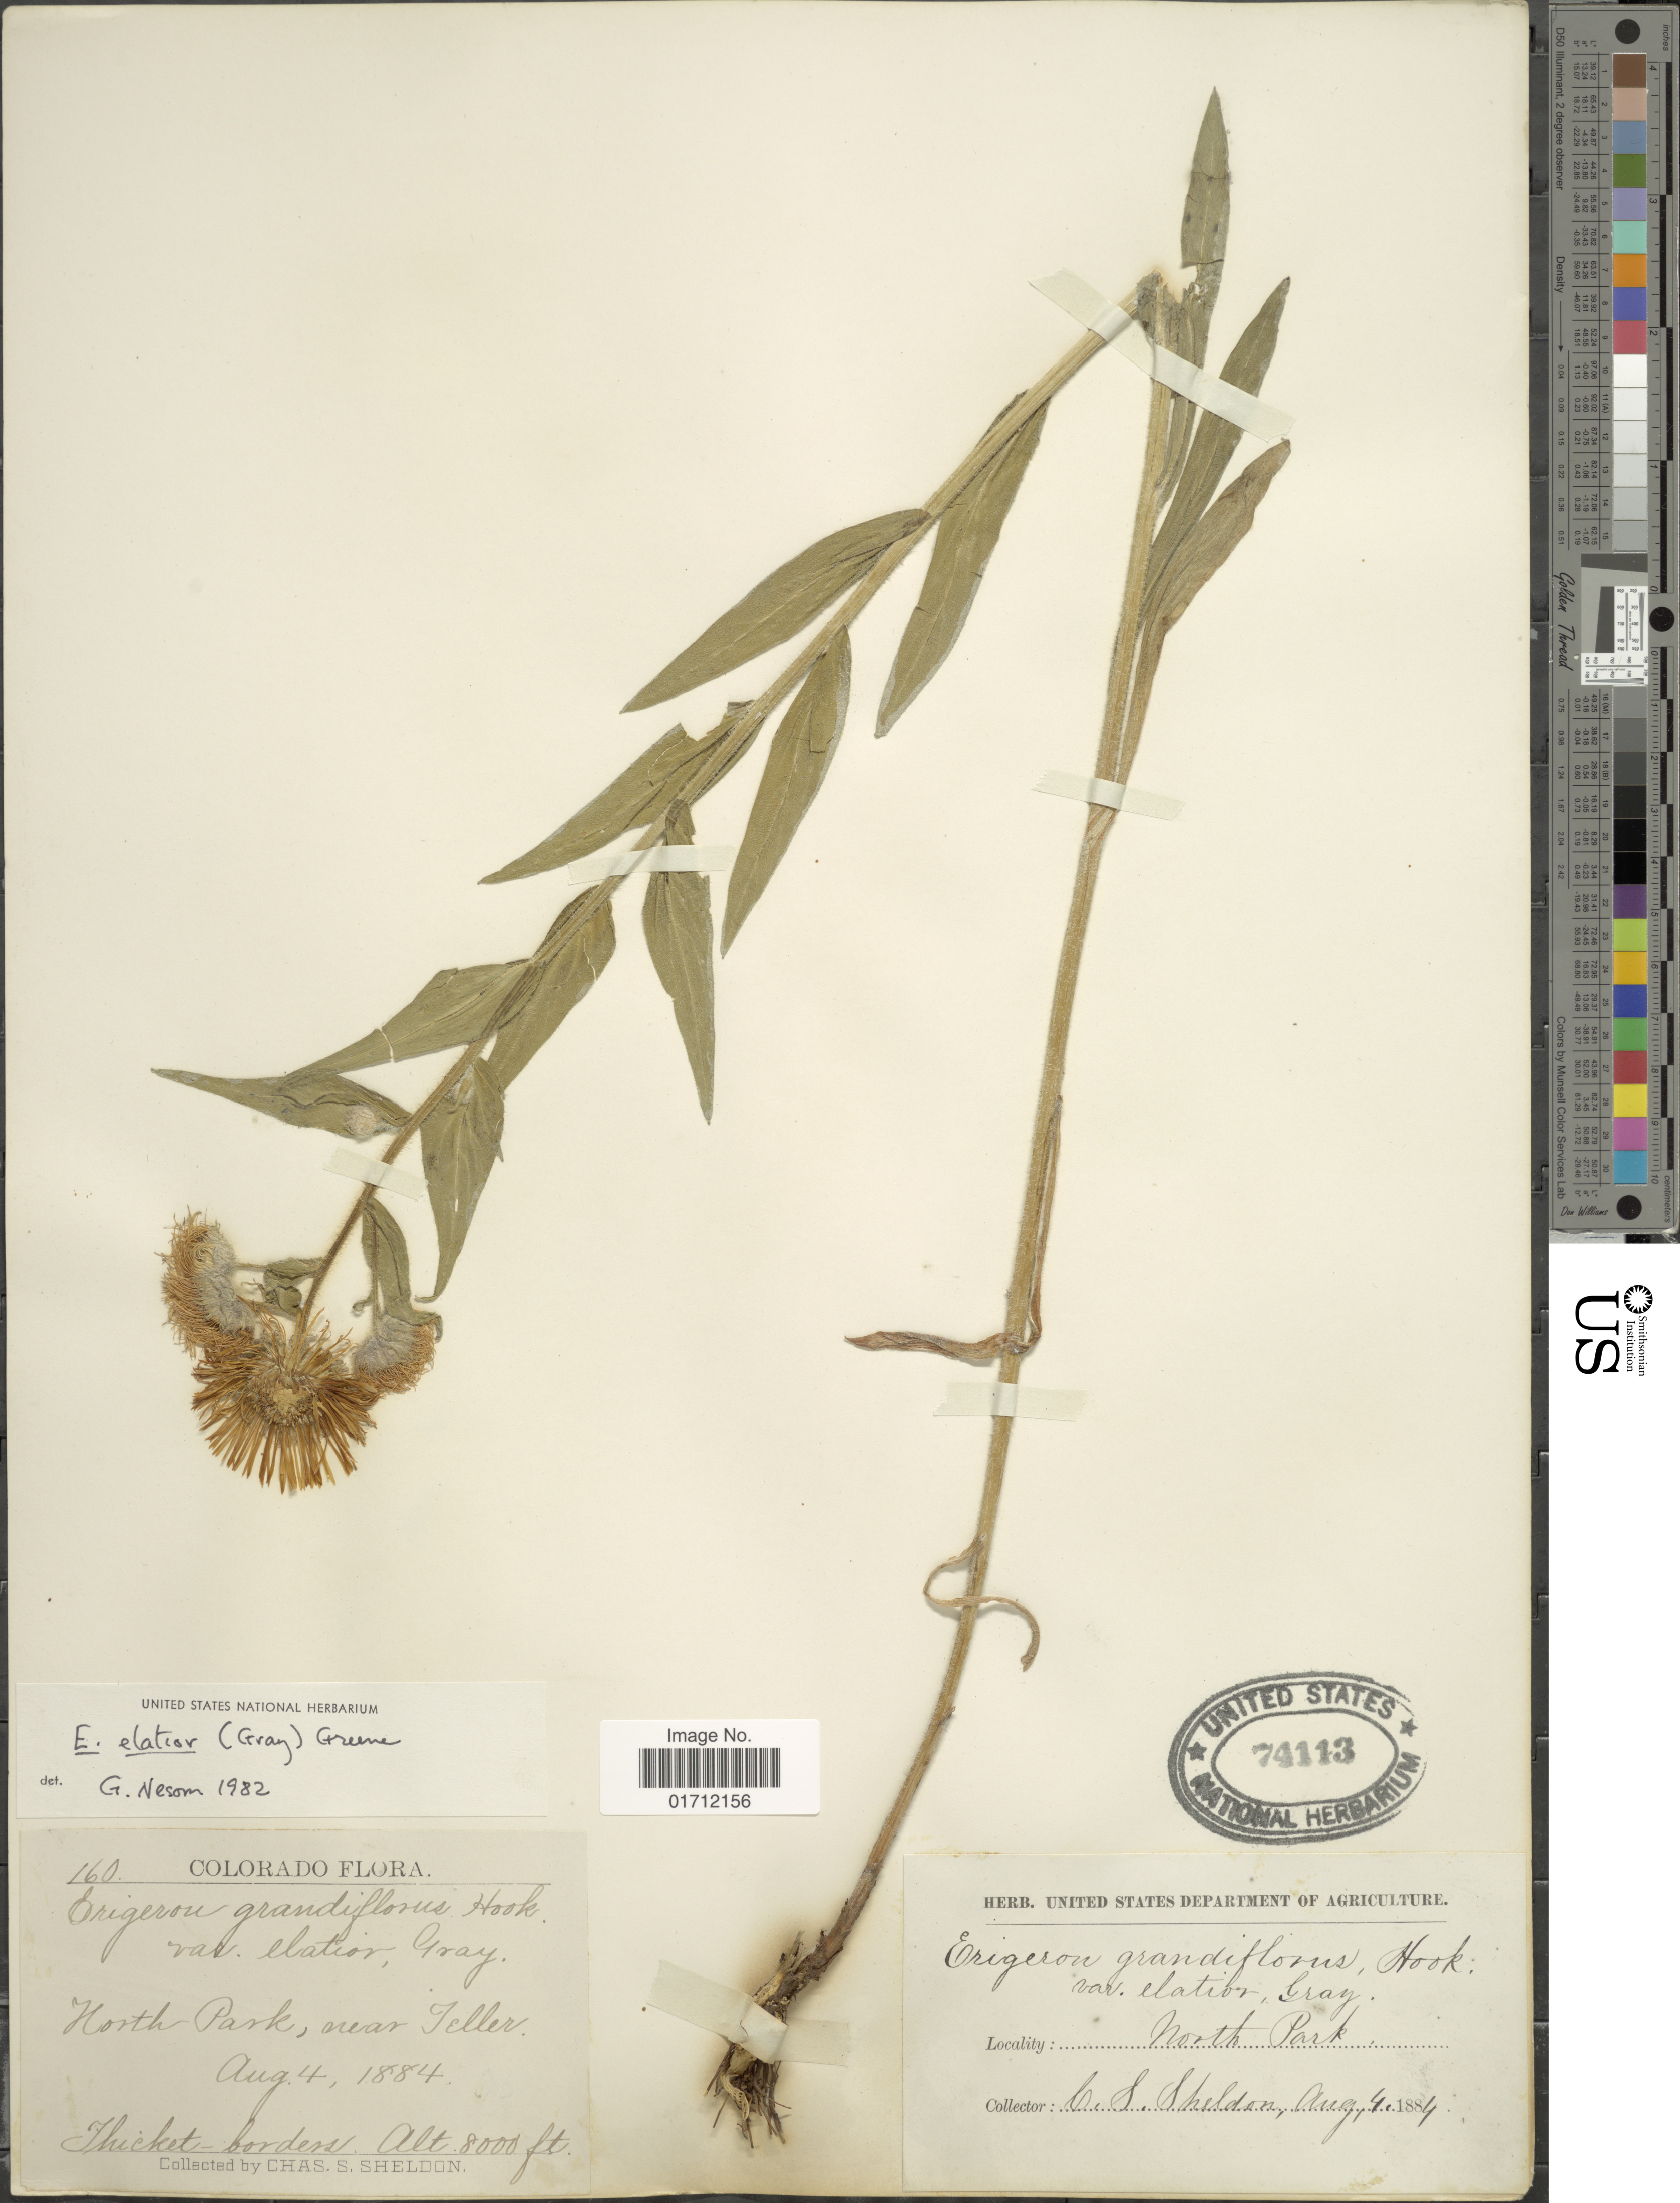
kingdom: Plantae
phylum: Tracheophyta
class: Magnoliopsida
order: Asterales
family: Asteraceae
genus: Erigeron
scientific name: Erigeron elatior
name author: (A. Gray) Greene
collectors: C. S. Sheldon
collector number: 160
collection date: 1884-08-04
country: United States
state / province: Colorado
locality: North Park, near Feller.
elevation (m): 2438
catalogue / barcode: US 74113